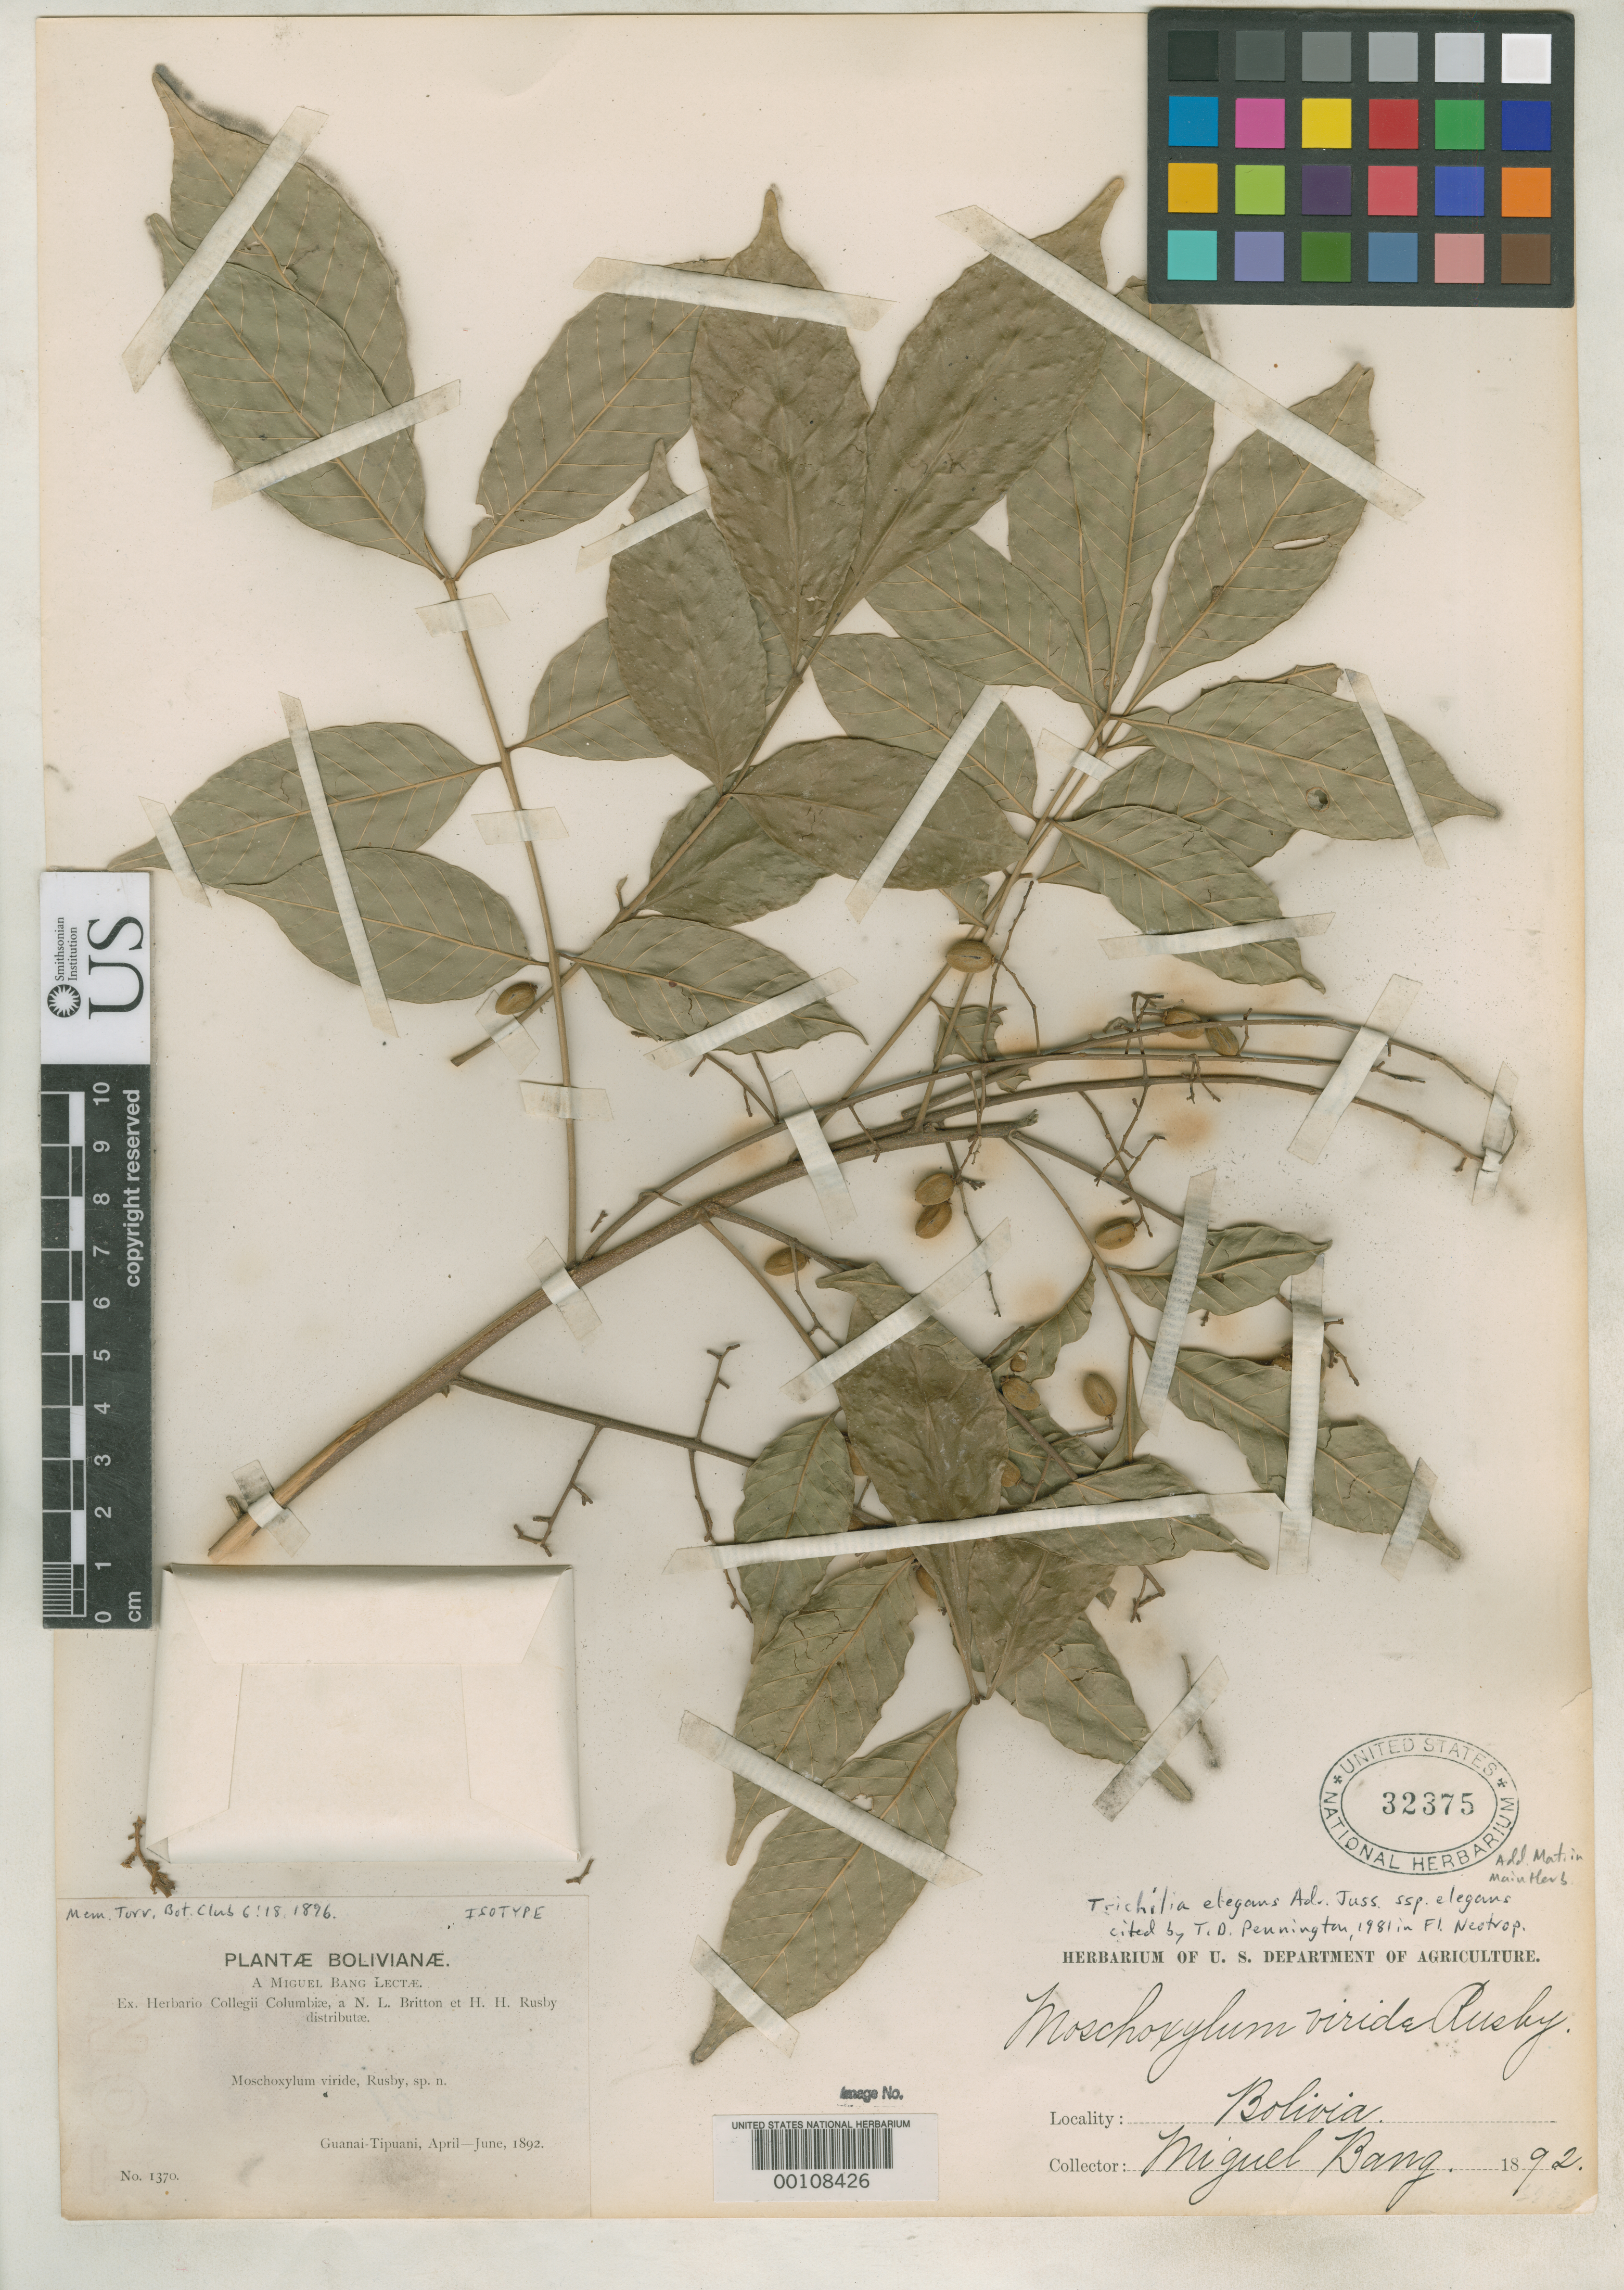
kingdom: Plantae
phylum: Tracheophyta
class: Magnoliopsida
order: Sapindales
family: Meliaceae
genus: Moschoxylum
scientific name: Moschoxylum viride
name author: Rusby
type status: Isotype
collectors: M. Bang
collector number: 1370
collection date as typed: Apr 1892 to -- Jun 1892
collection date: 1892-04/1892-06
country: Bolivia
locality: Between Guanai and Tipuani.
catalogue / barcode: US 32375